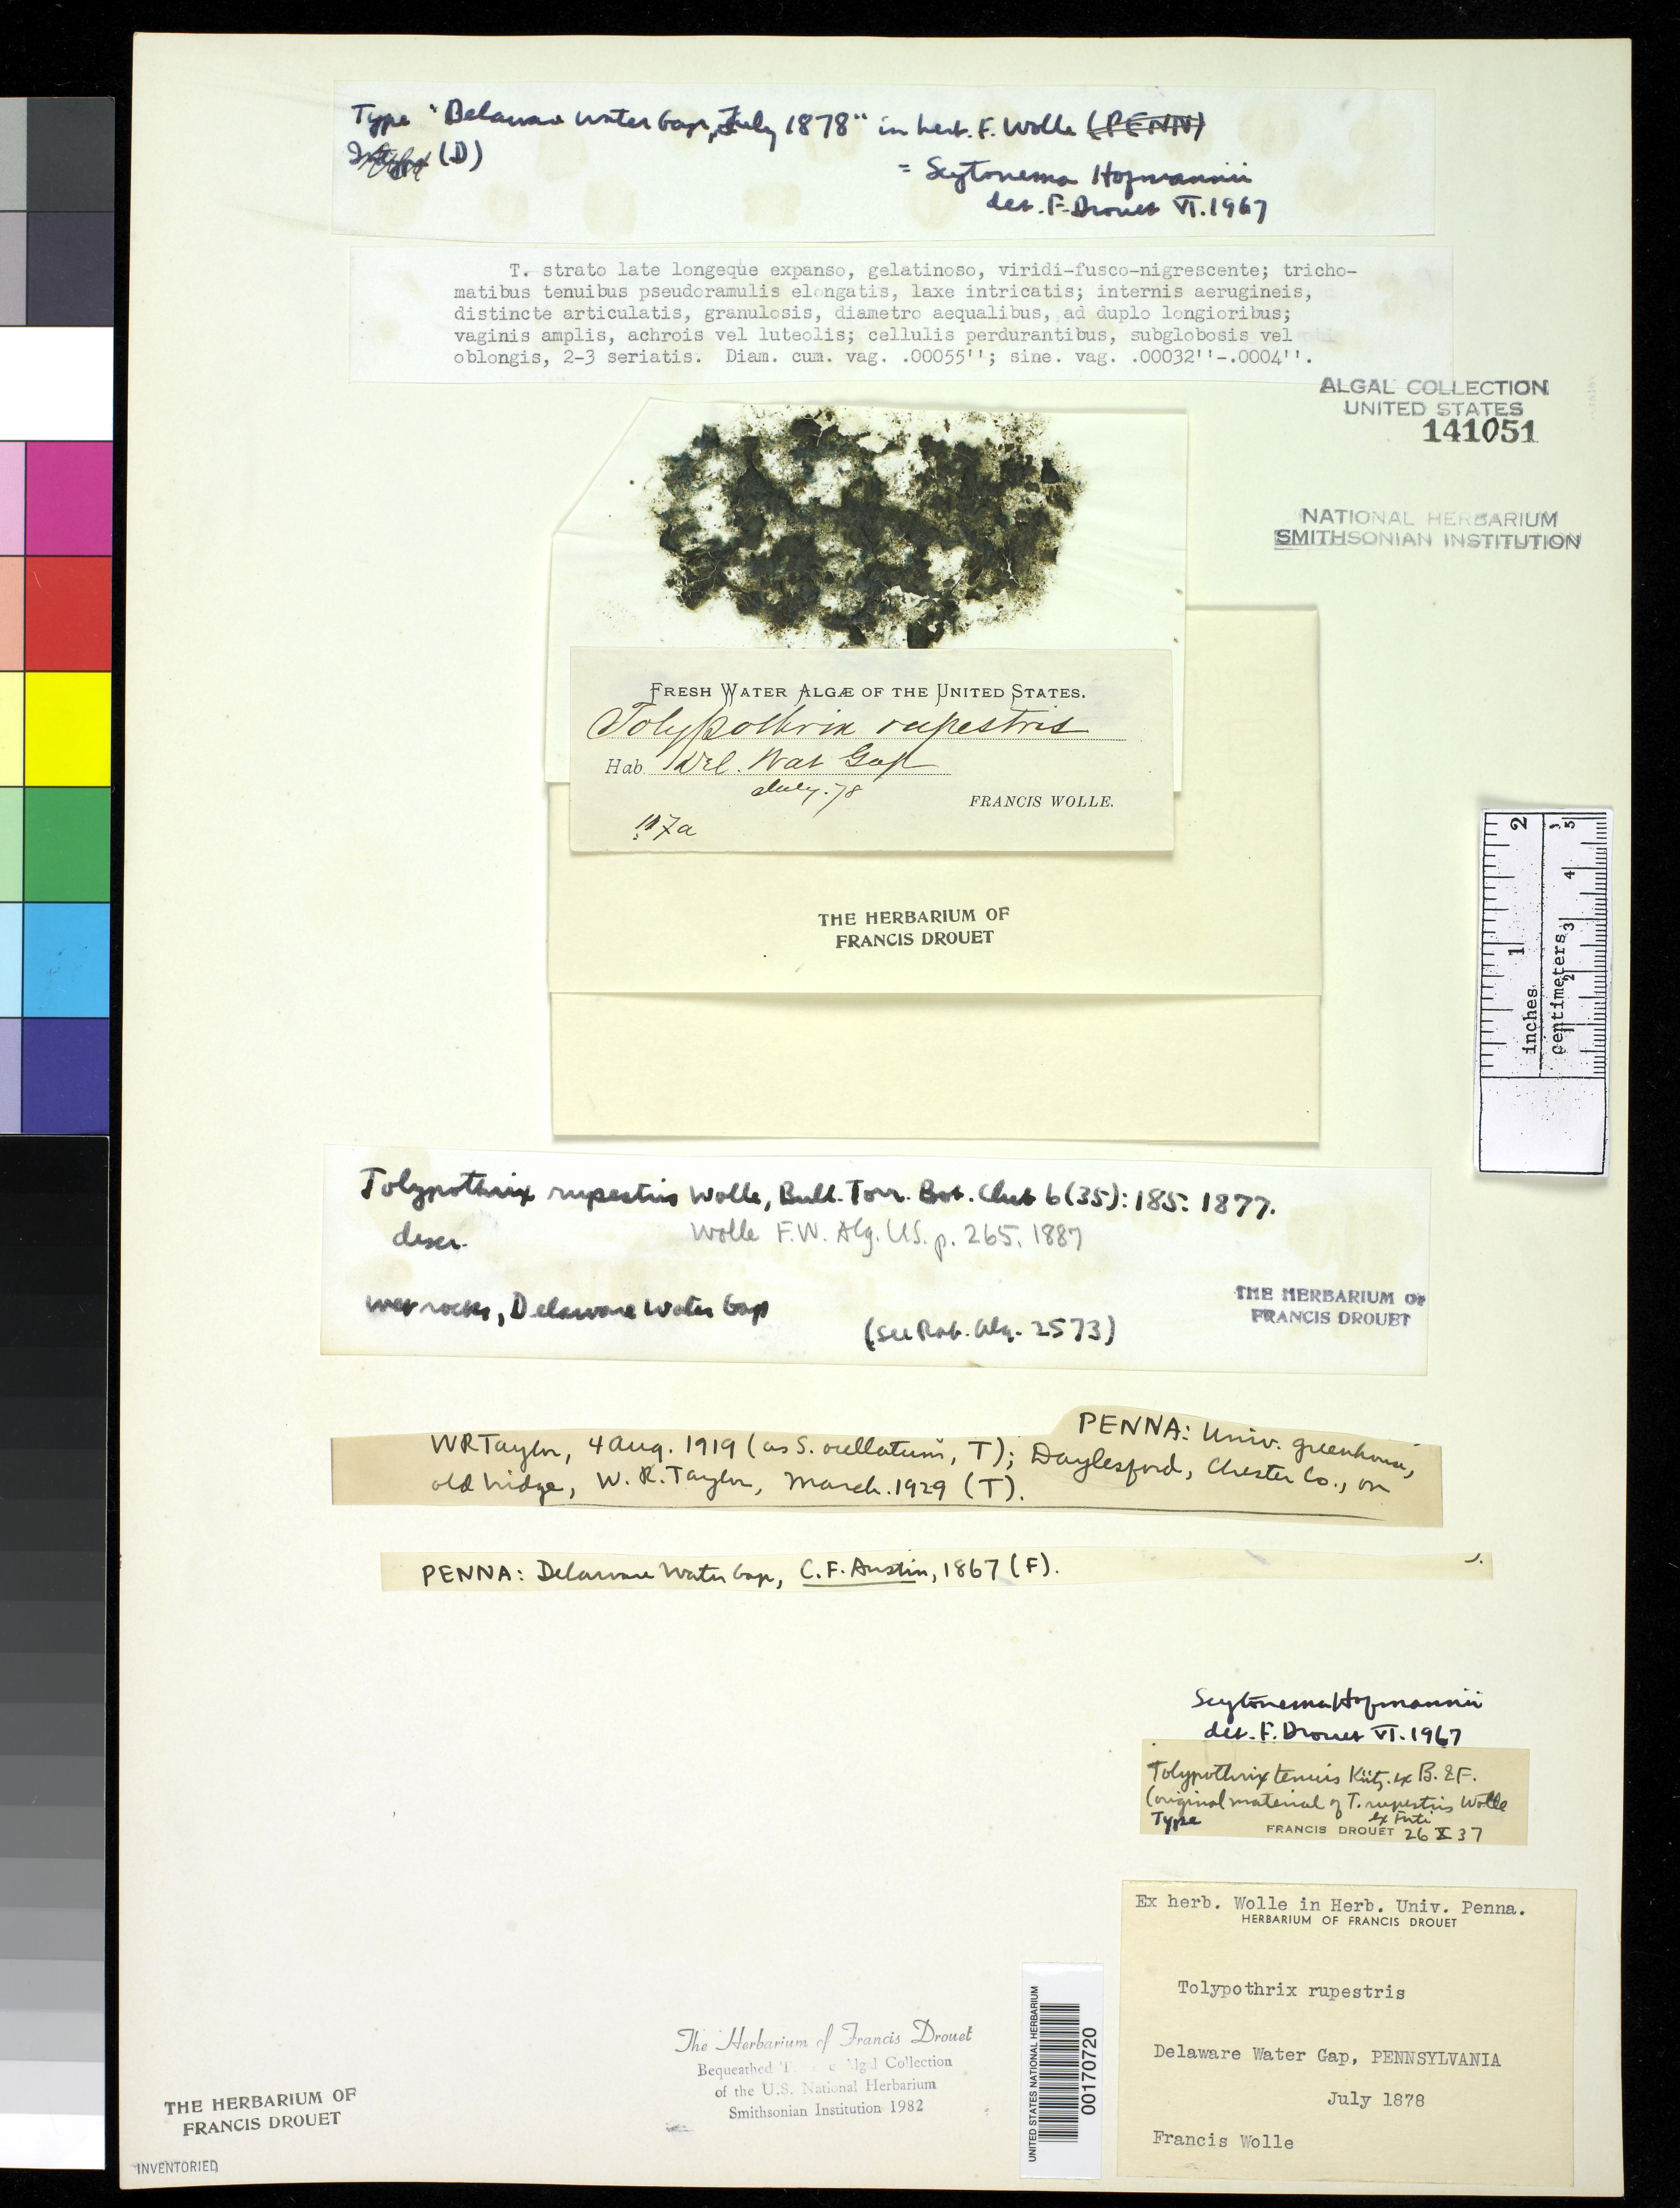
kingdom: Bacteria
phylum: Cyanobacteria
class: Cyanobacteriia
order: Cyanobacteriales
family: Tolypothrichaceae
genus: Tolypothrix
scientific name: Tolypothrix rupestris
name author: Wolle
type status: Isotype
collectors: F. Wolle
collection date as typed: Jul 1878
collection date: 1878-07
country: United States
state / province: Pennsylvania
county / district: Monroe County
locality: Delaware Water Gap.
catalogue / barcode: US 141051